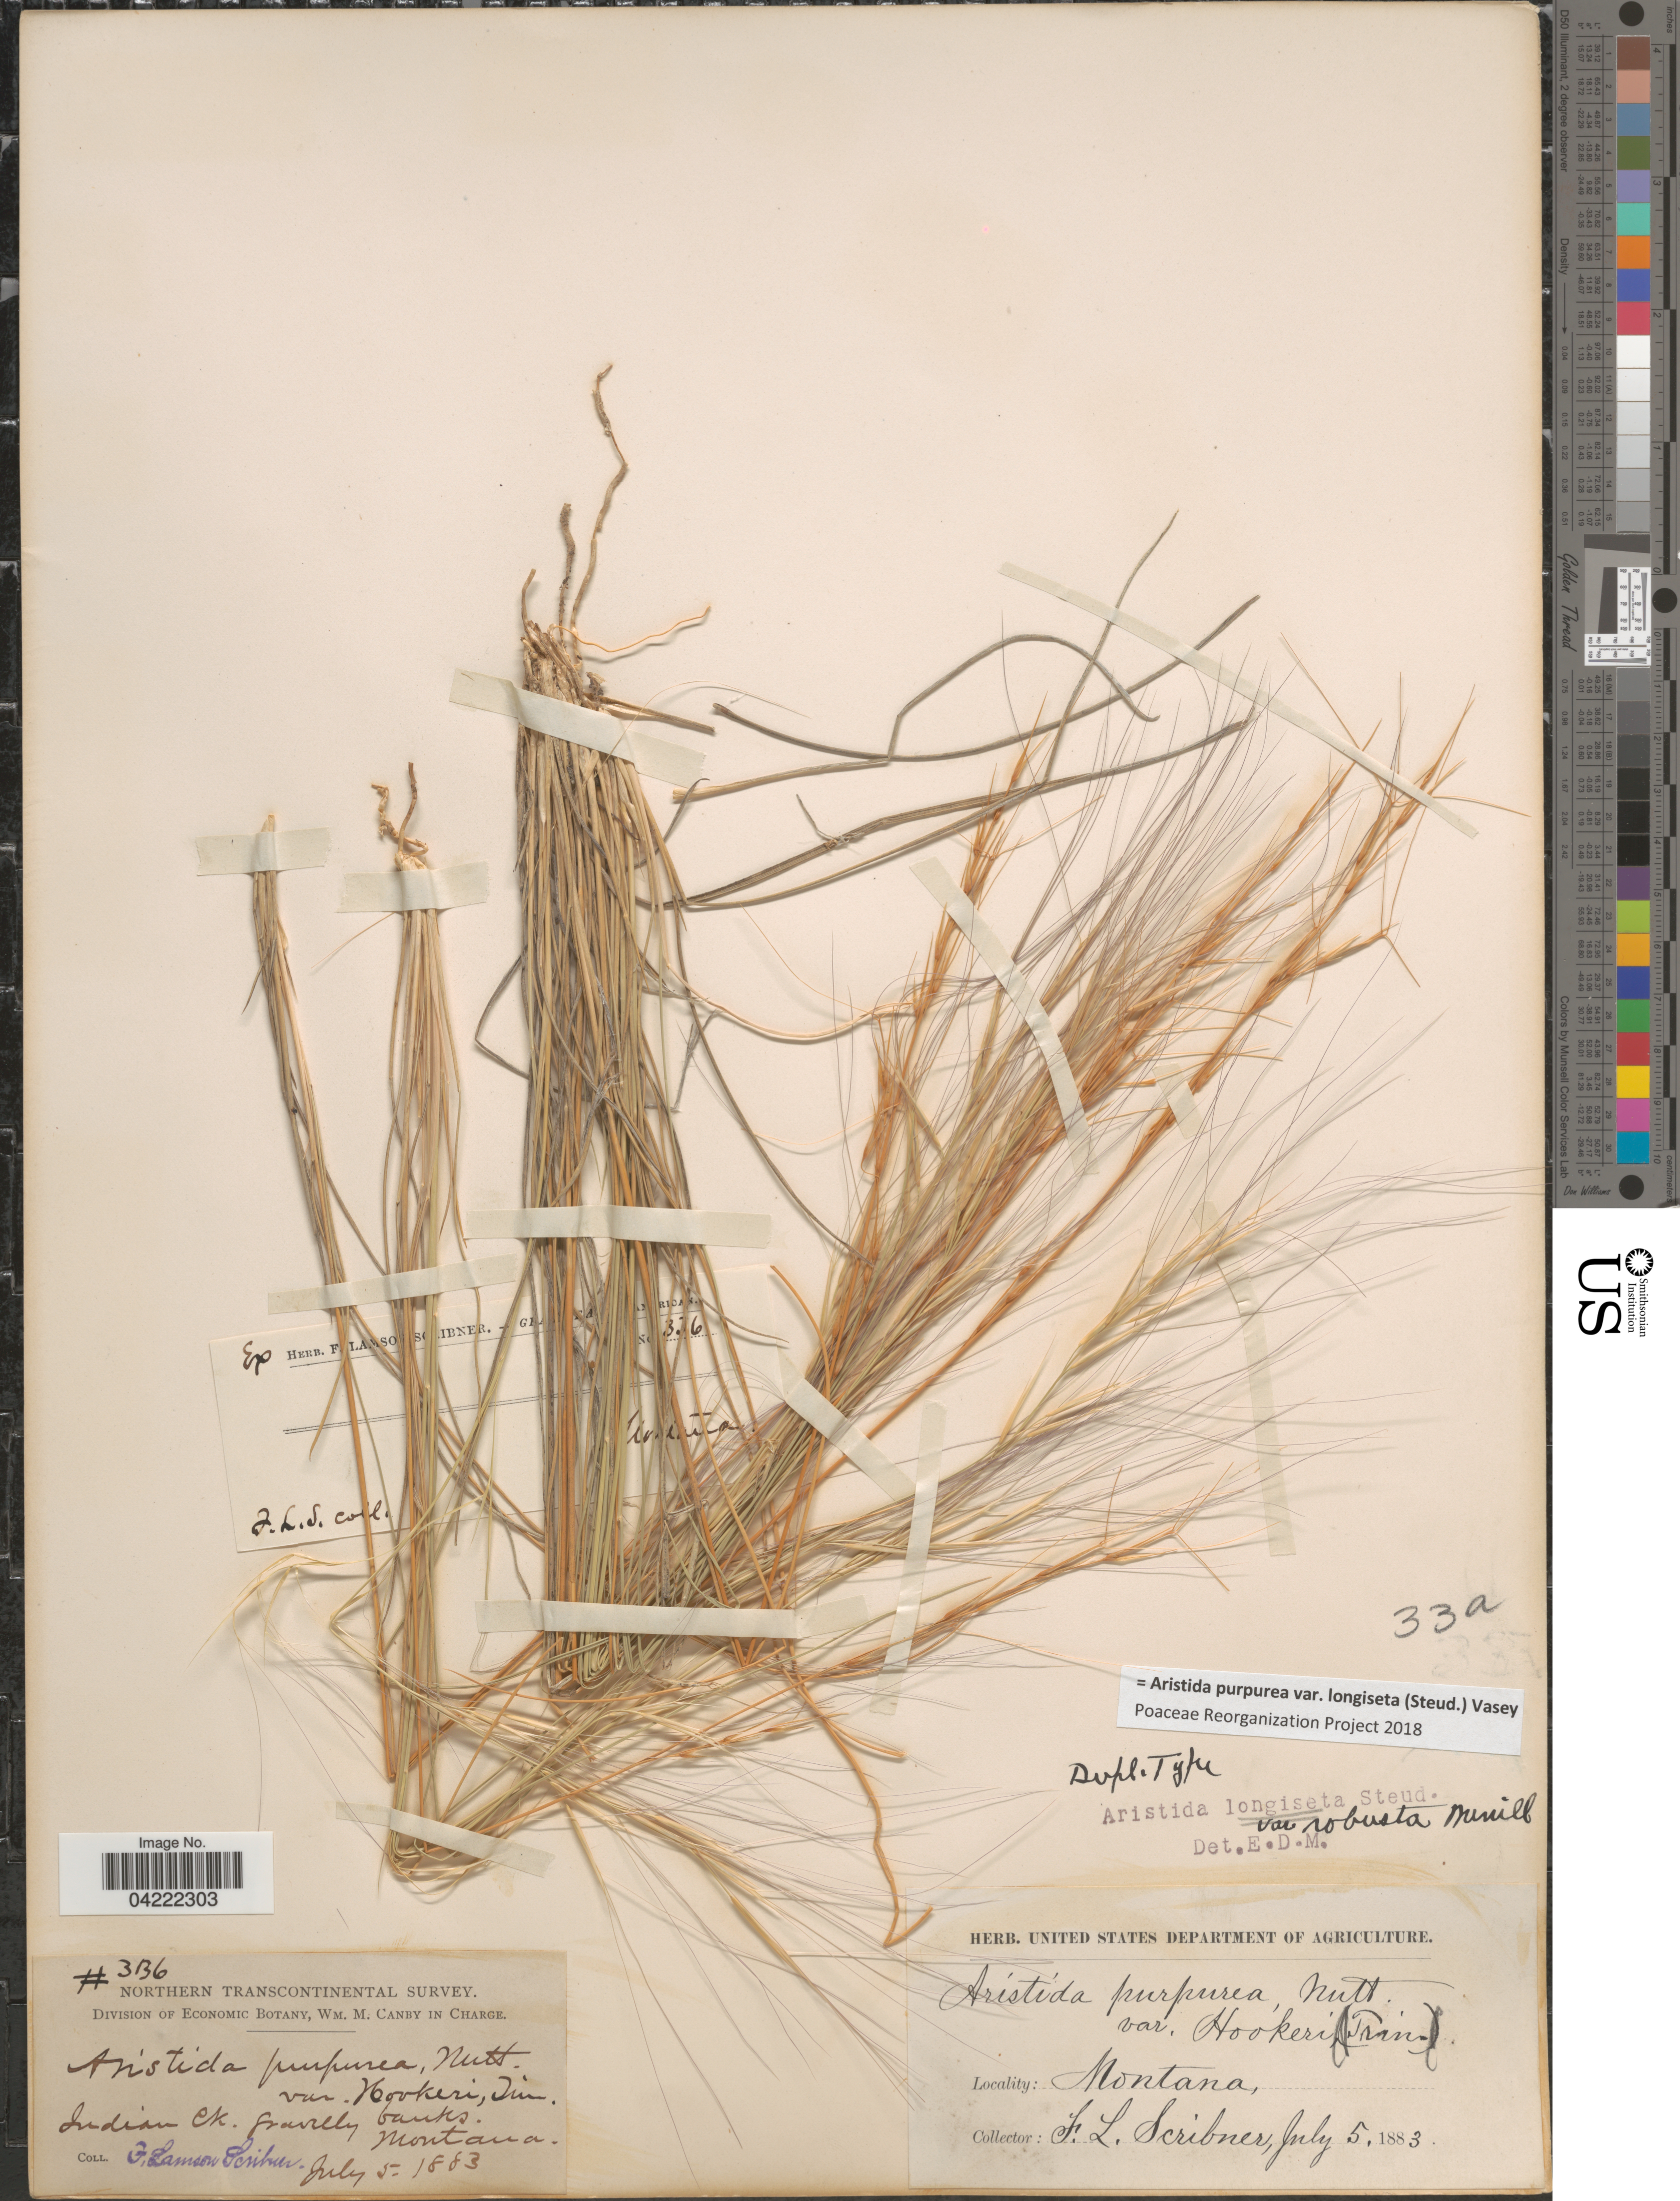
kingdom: Plantae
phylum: Tracheophyta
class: Liliopsida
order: Poales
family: Poaceae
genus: Aristida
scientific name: Aristida purpurea var. longiseta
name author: (Steud.) Vasey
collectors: F. L. Scribner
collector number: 3136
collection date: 1883-07-05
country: United States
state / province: Montana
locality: Northern Transcontinental Survey. Indian Ck. Gravelly banks.